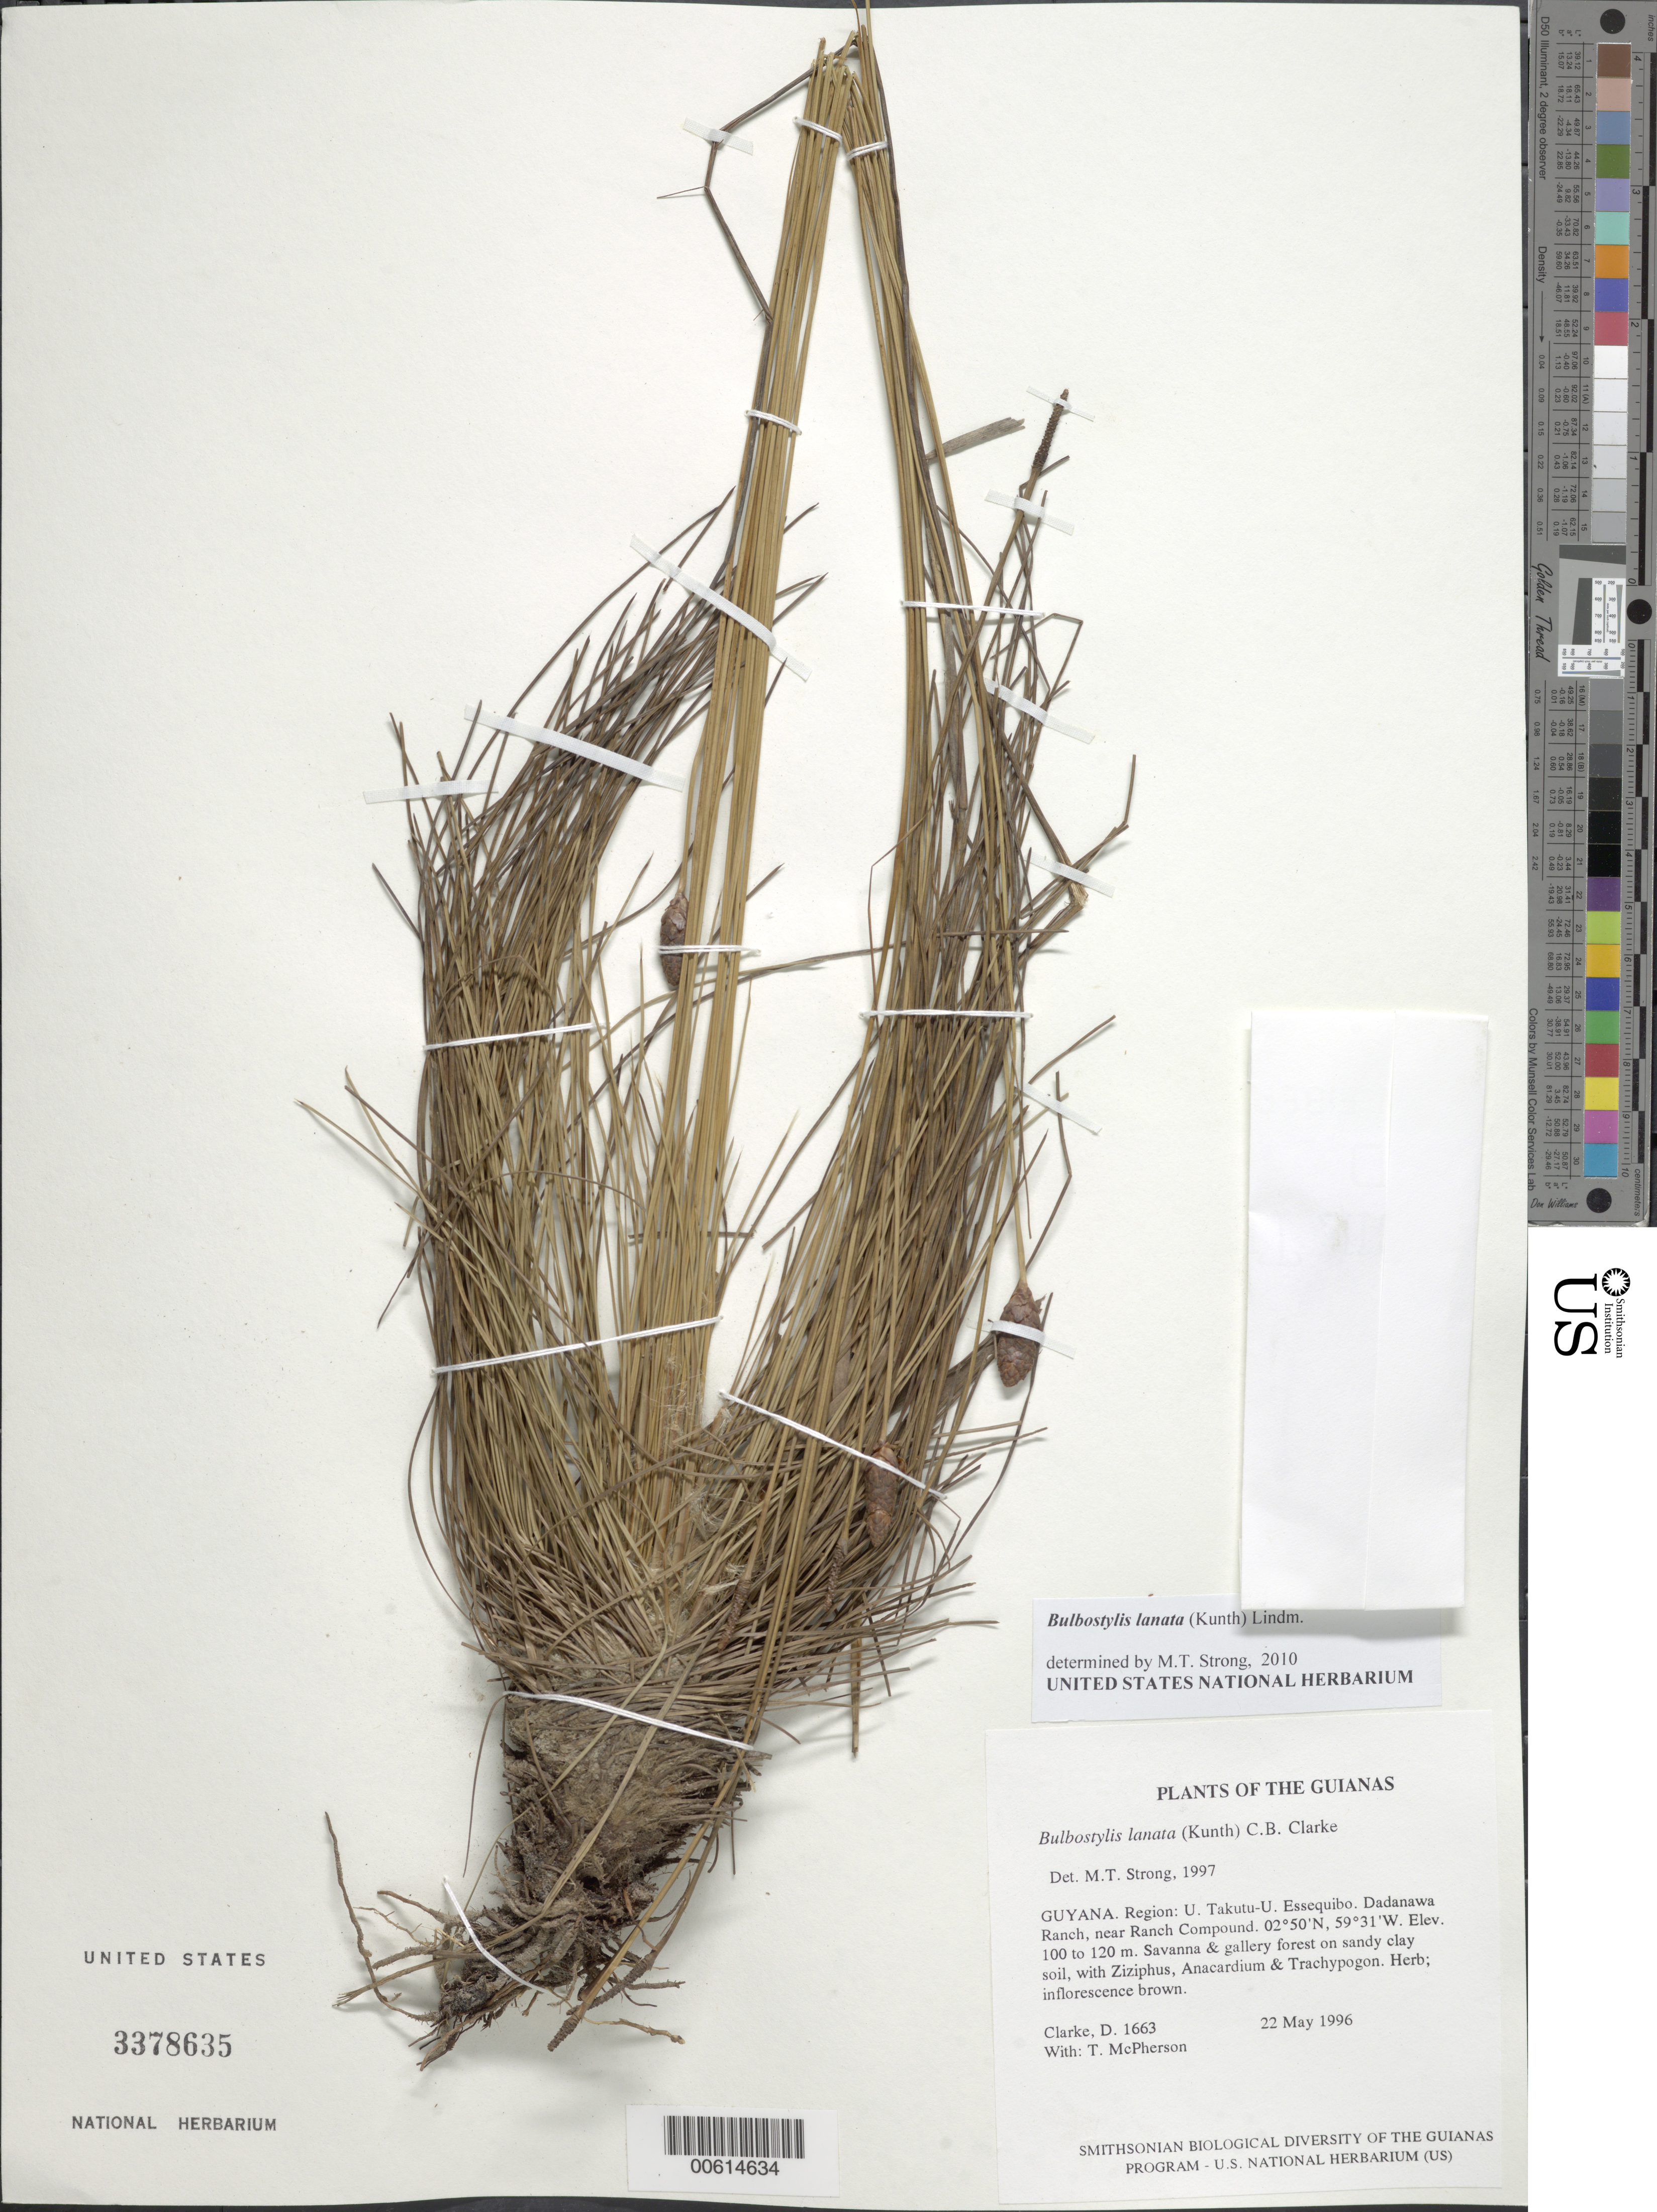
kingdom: Plantae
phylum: Tracheophyta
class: Liliopsida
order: Poales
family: Cyperaceae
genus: Bulbostylis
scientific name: Bulbostylis lanata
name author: (Kunth) Lindm.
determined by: Strong, M. T., (US), Smithsonian Institution - National Museum of Natural History (UNITED STATES)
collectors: H. D. Clarke & T. McPherson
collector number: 1663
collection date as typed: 22 May 1996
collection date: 1996-05-22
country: Guyana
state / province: U. Takutu-U. Essequibo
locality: Dadanawa Ranch, near Ranch Compound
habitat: Savanna & gallery forest on sandy clay soil, with Ziziphus, Anacardium & Trachypogon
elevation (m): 100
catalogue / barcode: US 3378635